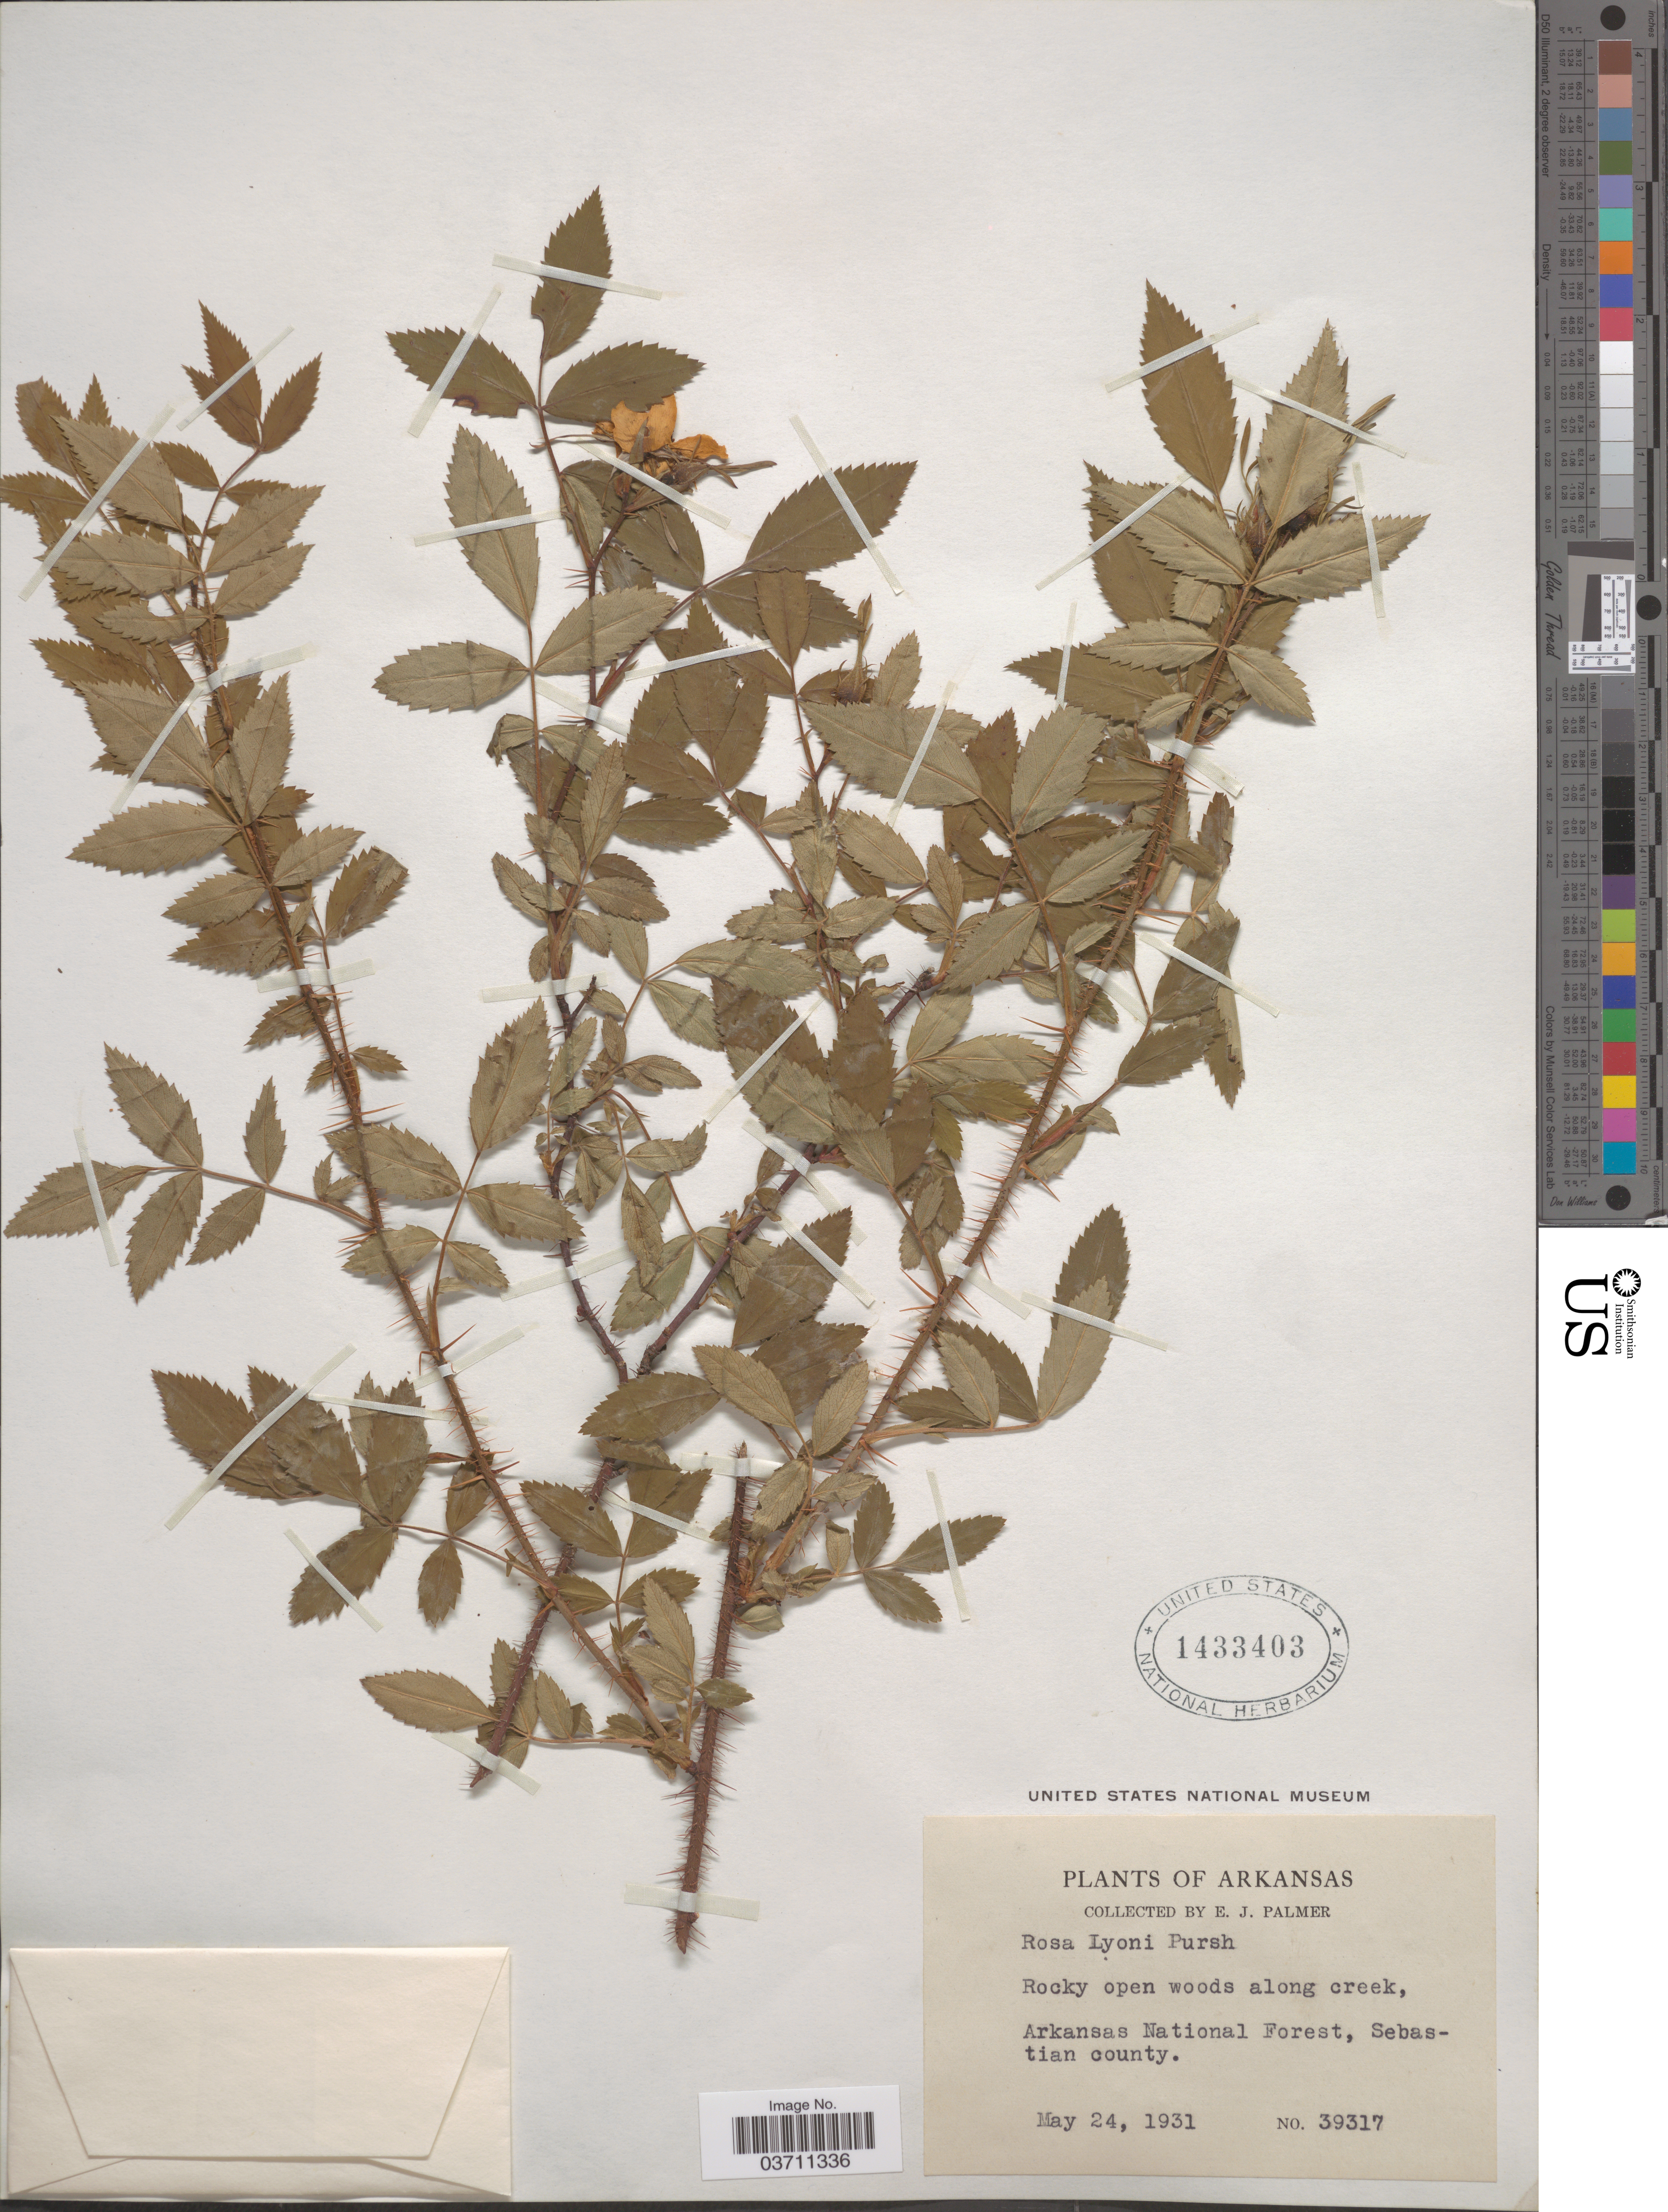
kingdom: Plantae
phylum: Tracheophyta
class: Magnoliopsida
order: Rosales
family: Rosaceae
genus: Rosa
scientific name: Rosa lyoni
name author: Pursh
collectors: E. J. Palmer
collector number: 39317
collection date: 1931-05-24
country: United States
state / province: Arkansas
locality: Along creek, Arkansas National Forest, Sebastian county.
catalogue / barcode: US 1433403